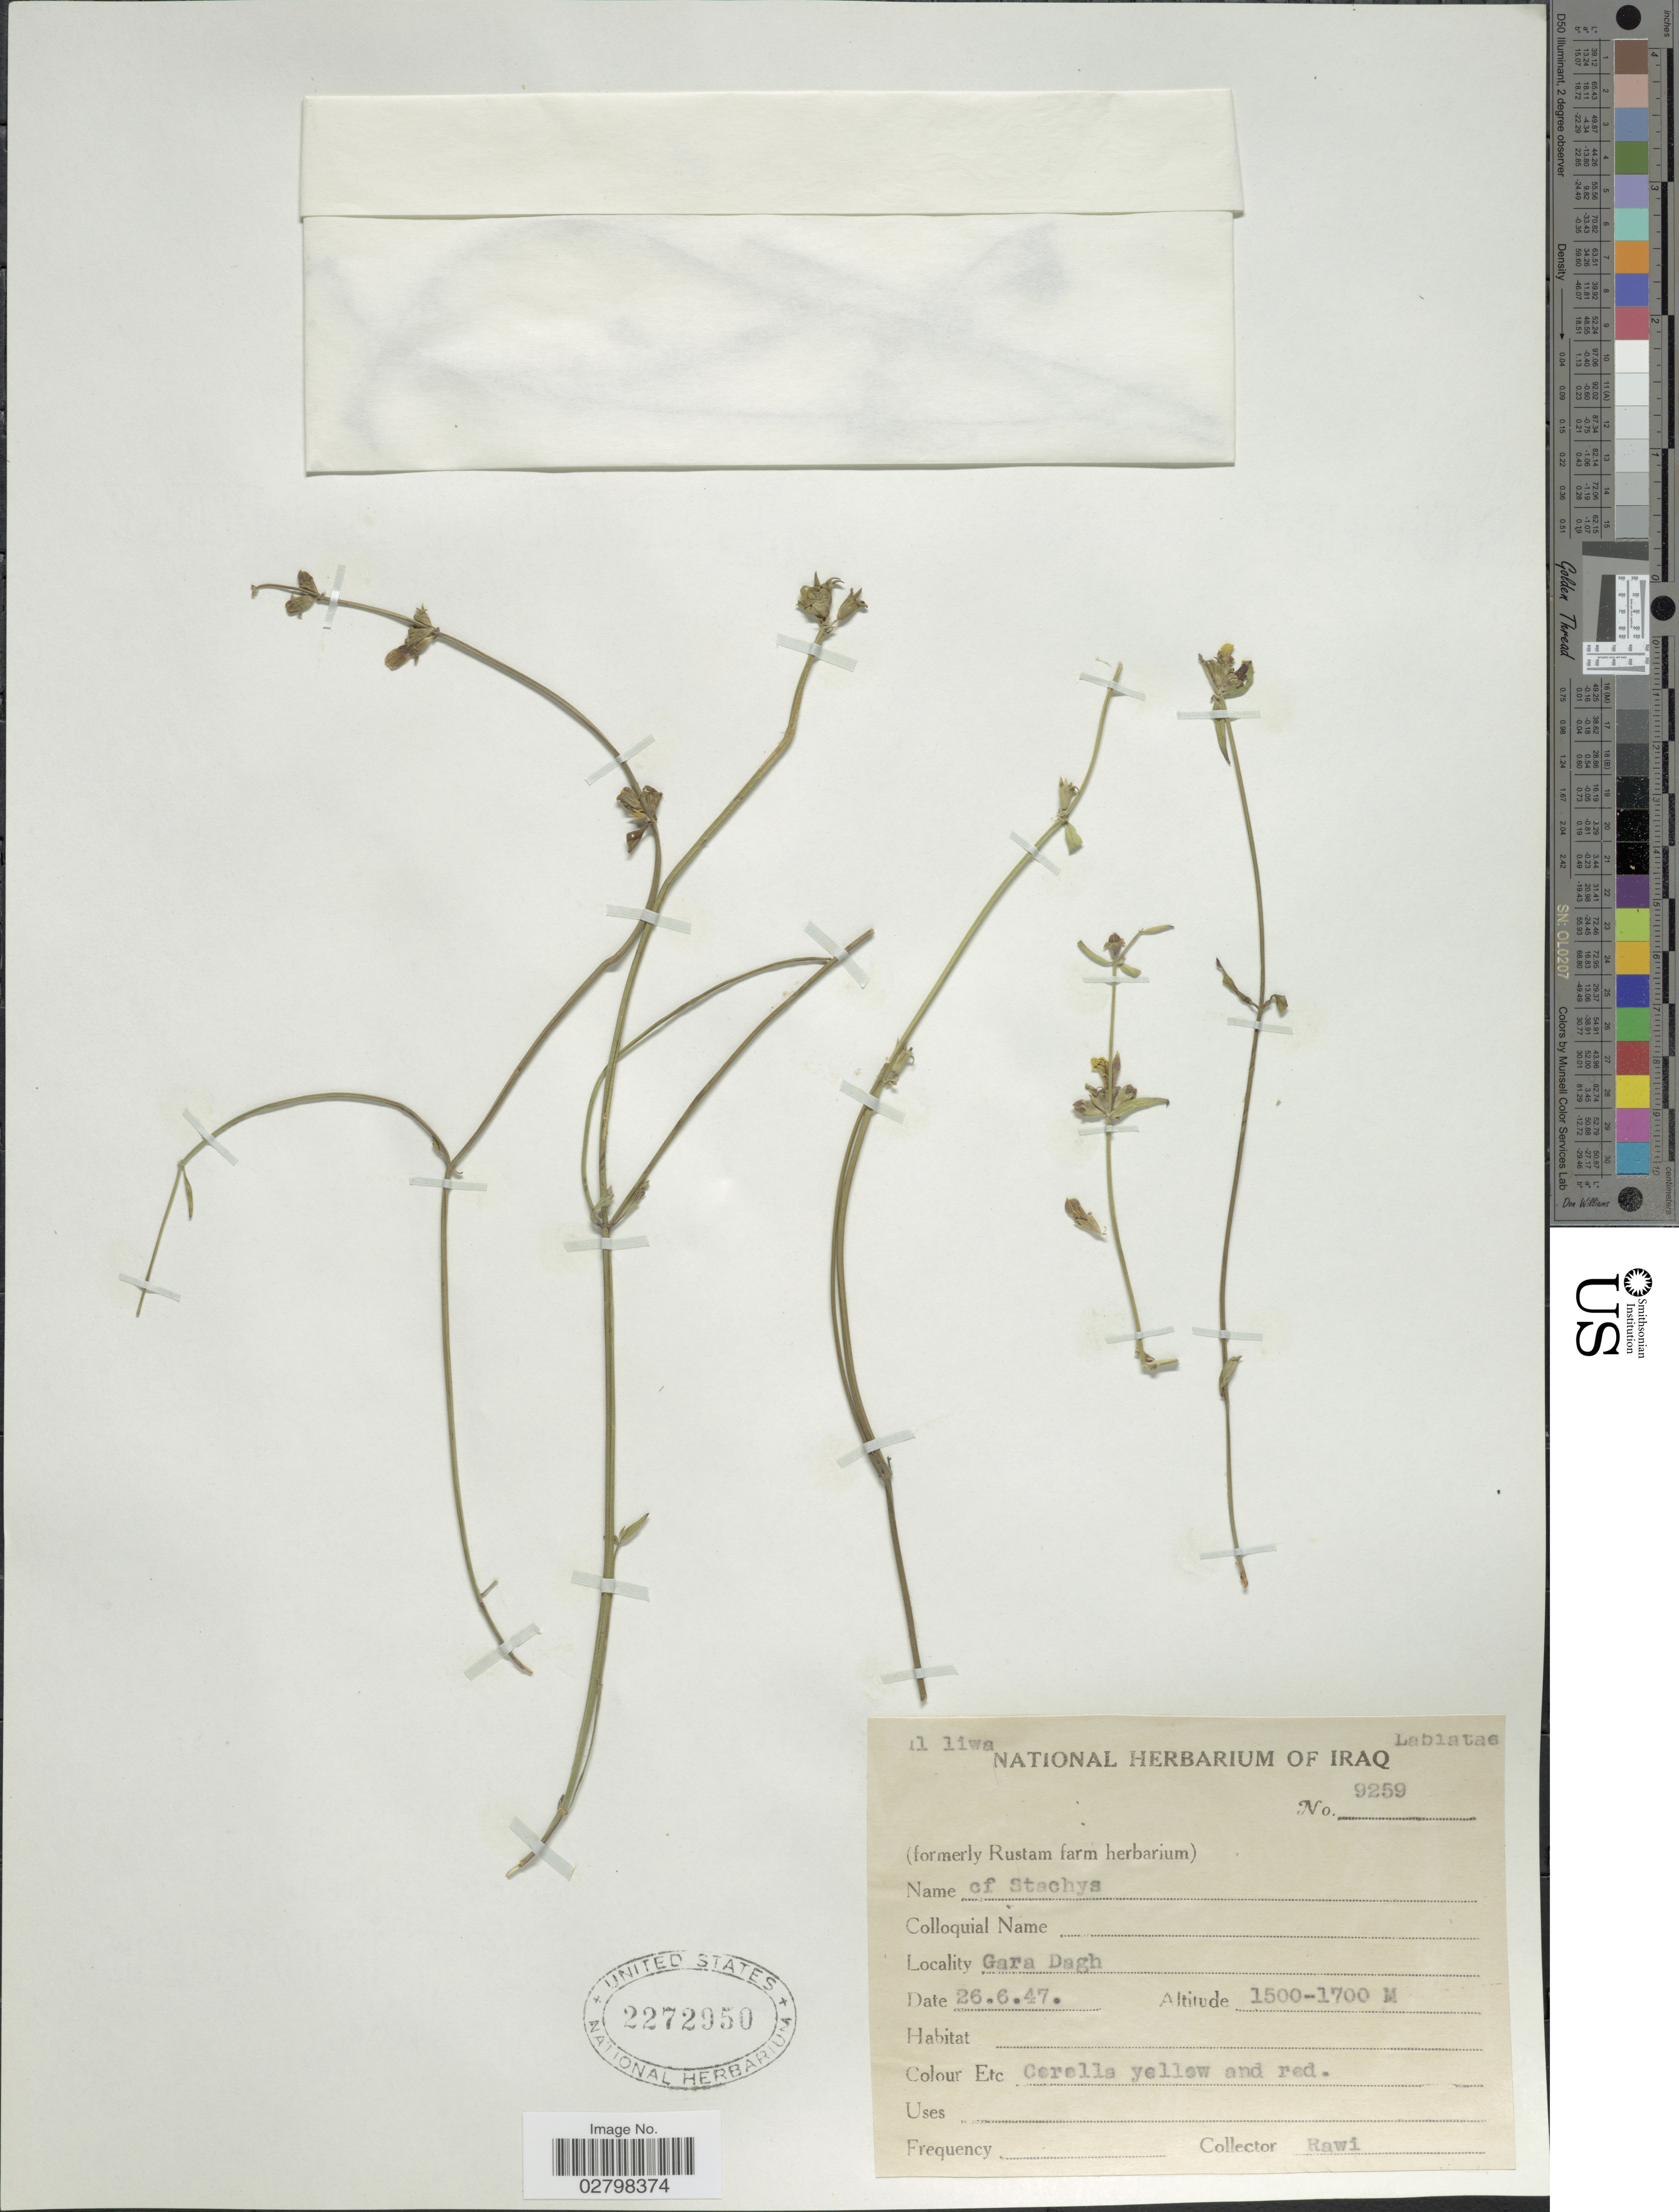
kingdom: Plantae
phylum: Tracheophyta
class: Magnoliopsida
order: Lamiales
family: Lamiaceae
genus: Stachys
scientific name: Stachys sp.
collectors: -. Rawi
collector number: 9259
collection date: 1947-06-26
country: Iraq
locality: Gara Dagh. [illegible text]il liwa.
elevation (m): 1500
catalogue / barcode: US 2272950